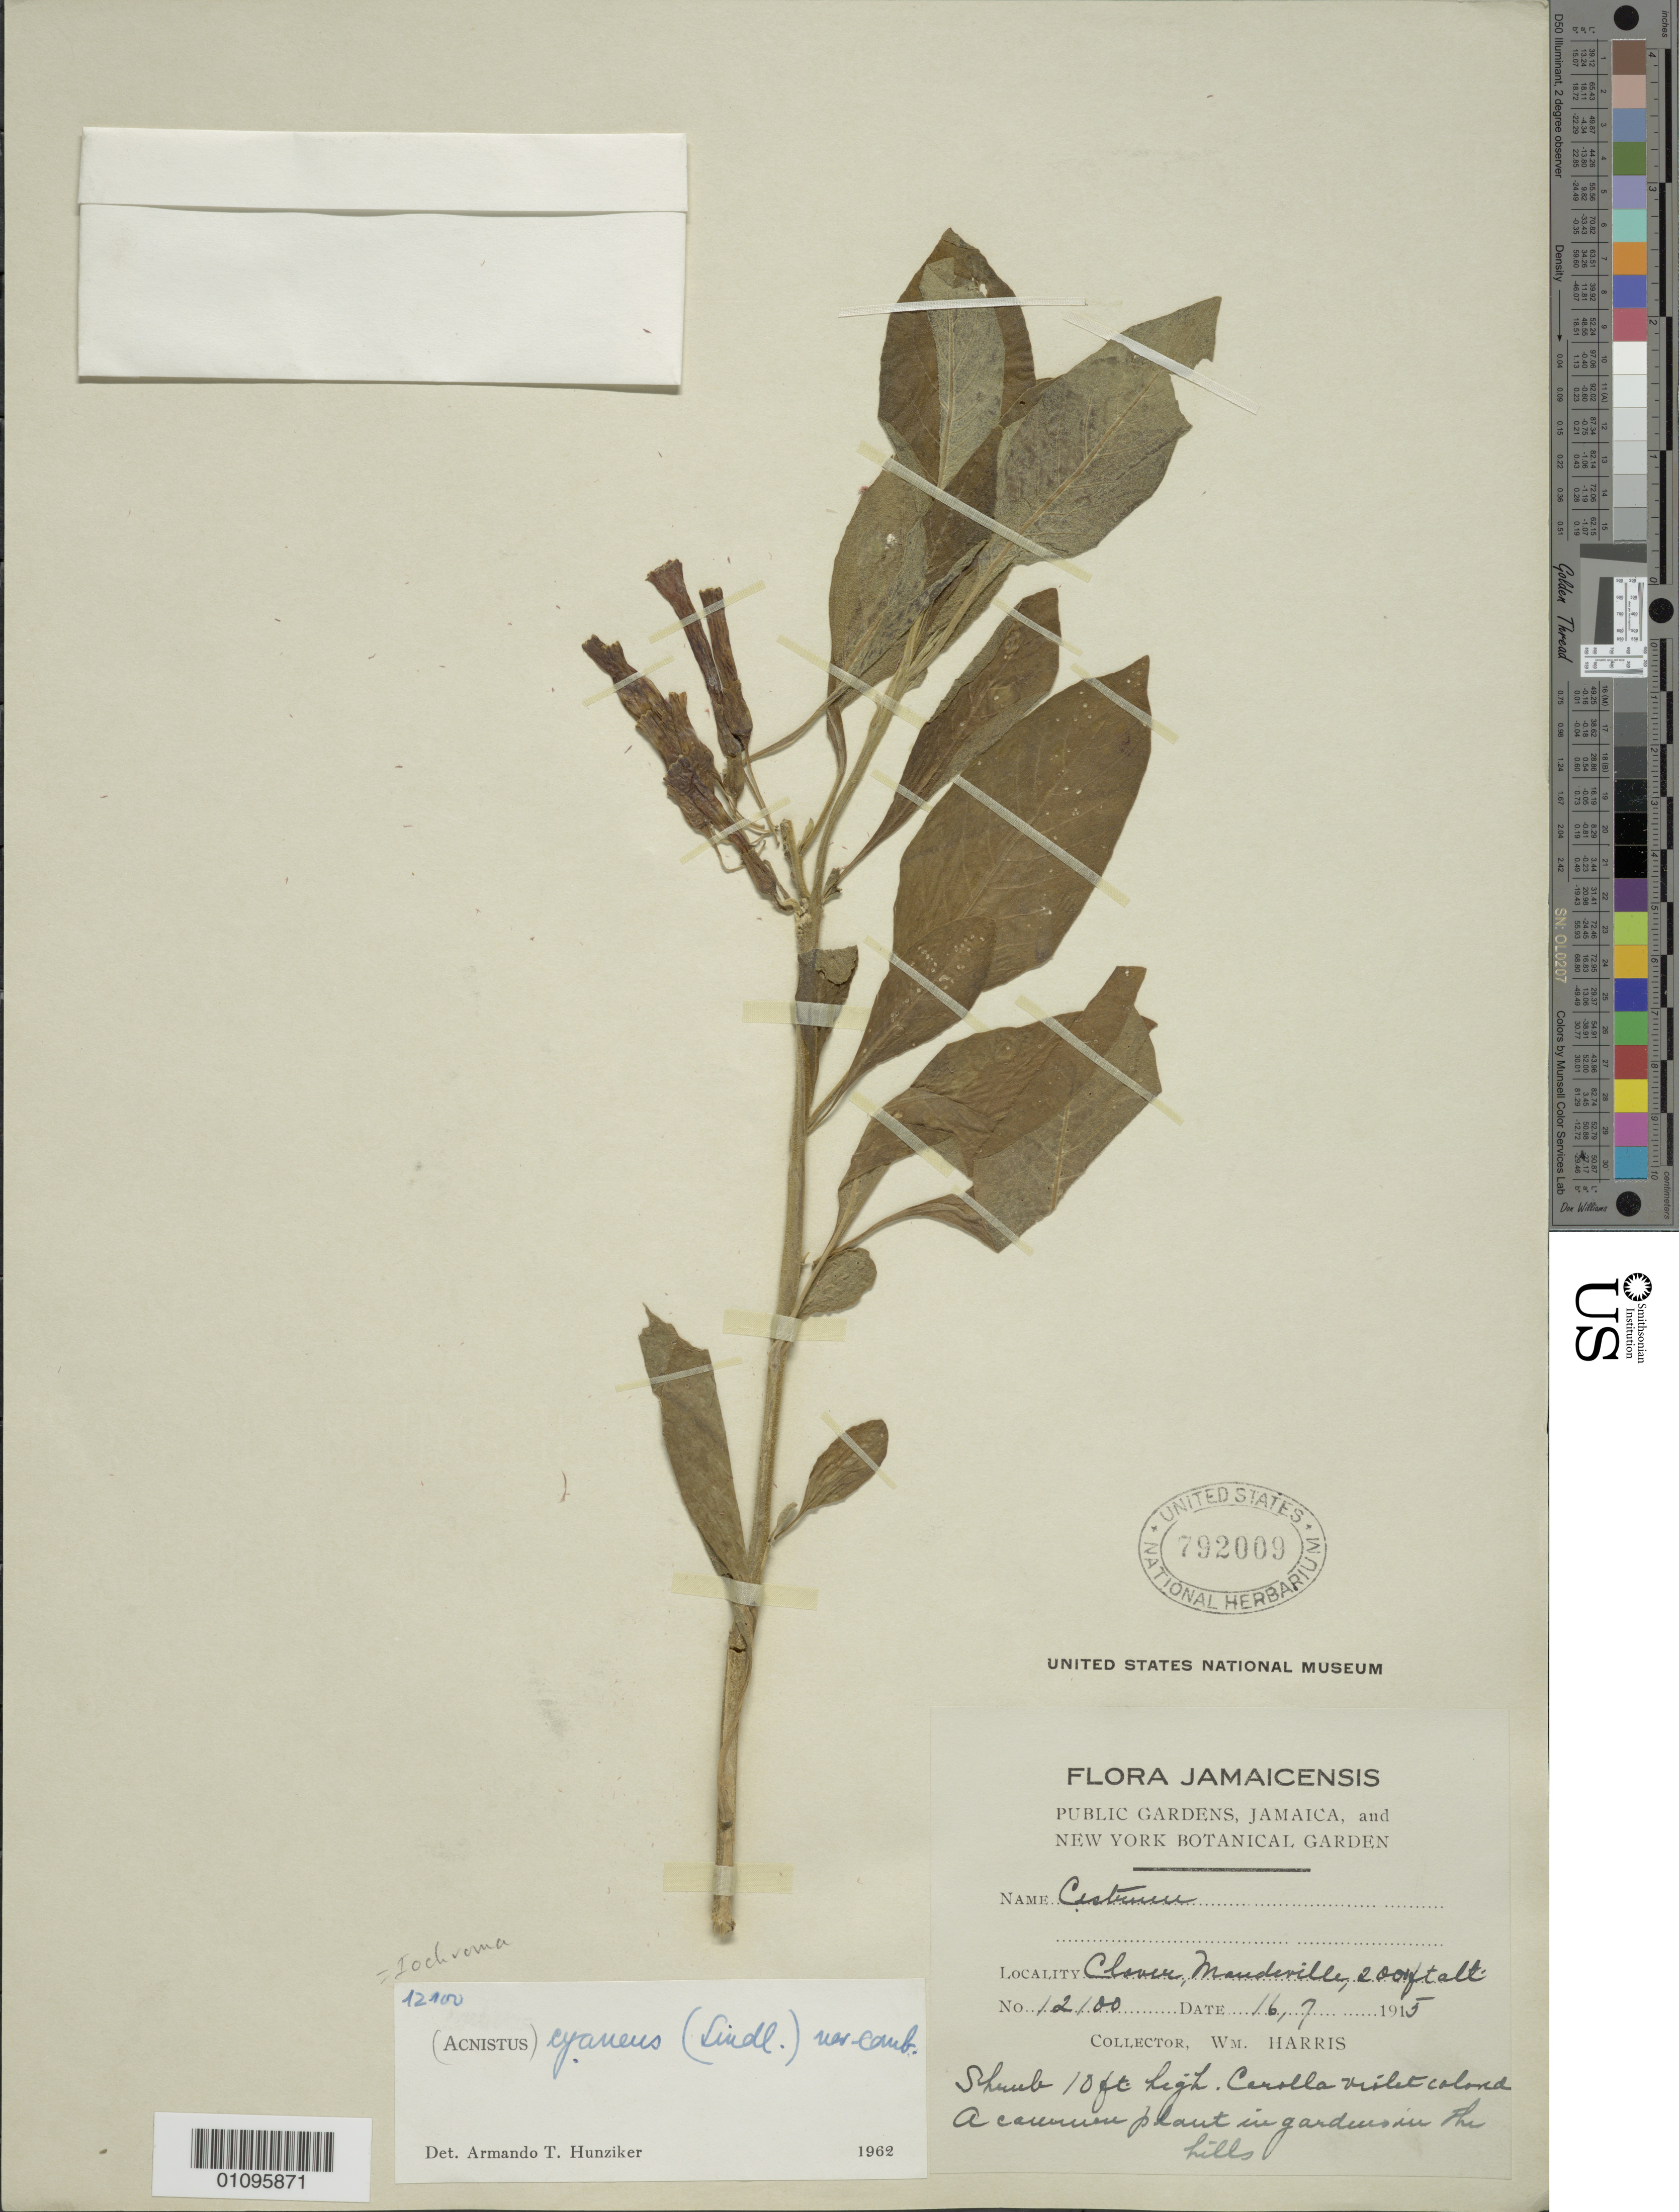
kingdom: Plantae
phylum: Tracheophyta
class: Magnoliopsida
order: Solanales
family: Solanaceae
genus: Iochroma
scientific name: Iochroma cyaneum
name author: (Lindl.) Lawr. & J.M. Tucker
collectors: W. Harris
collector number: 12100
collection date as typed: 16 Jul 1915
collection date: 1915-07-16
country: Jamaica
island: Jamaica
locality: Clover, Mandeville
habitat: In gardens in the hills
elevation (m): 61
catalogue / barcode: US 792009